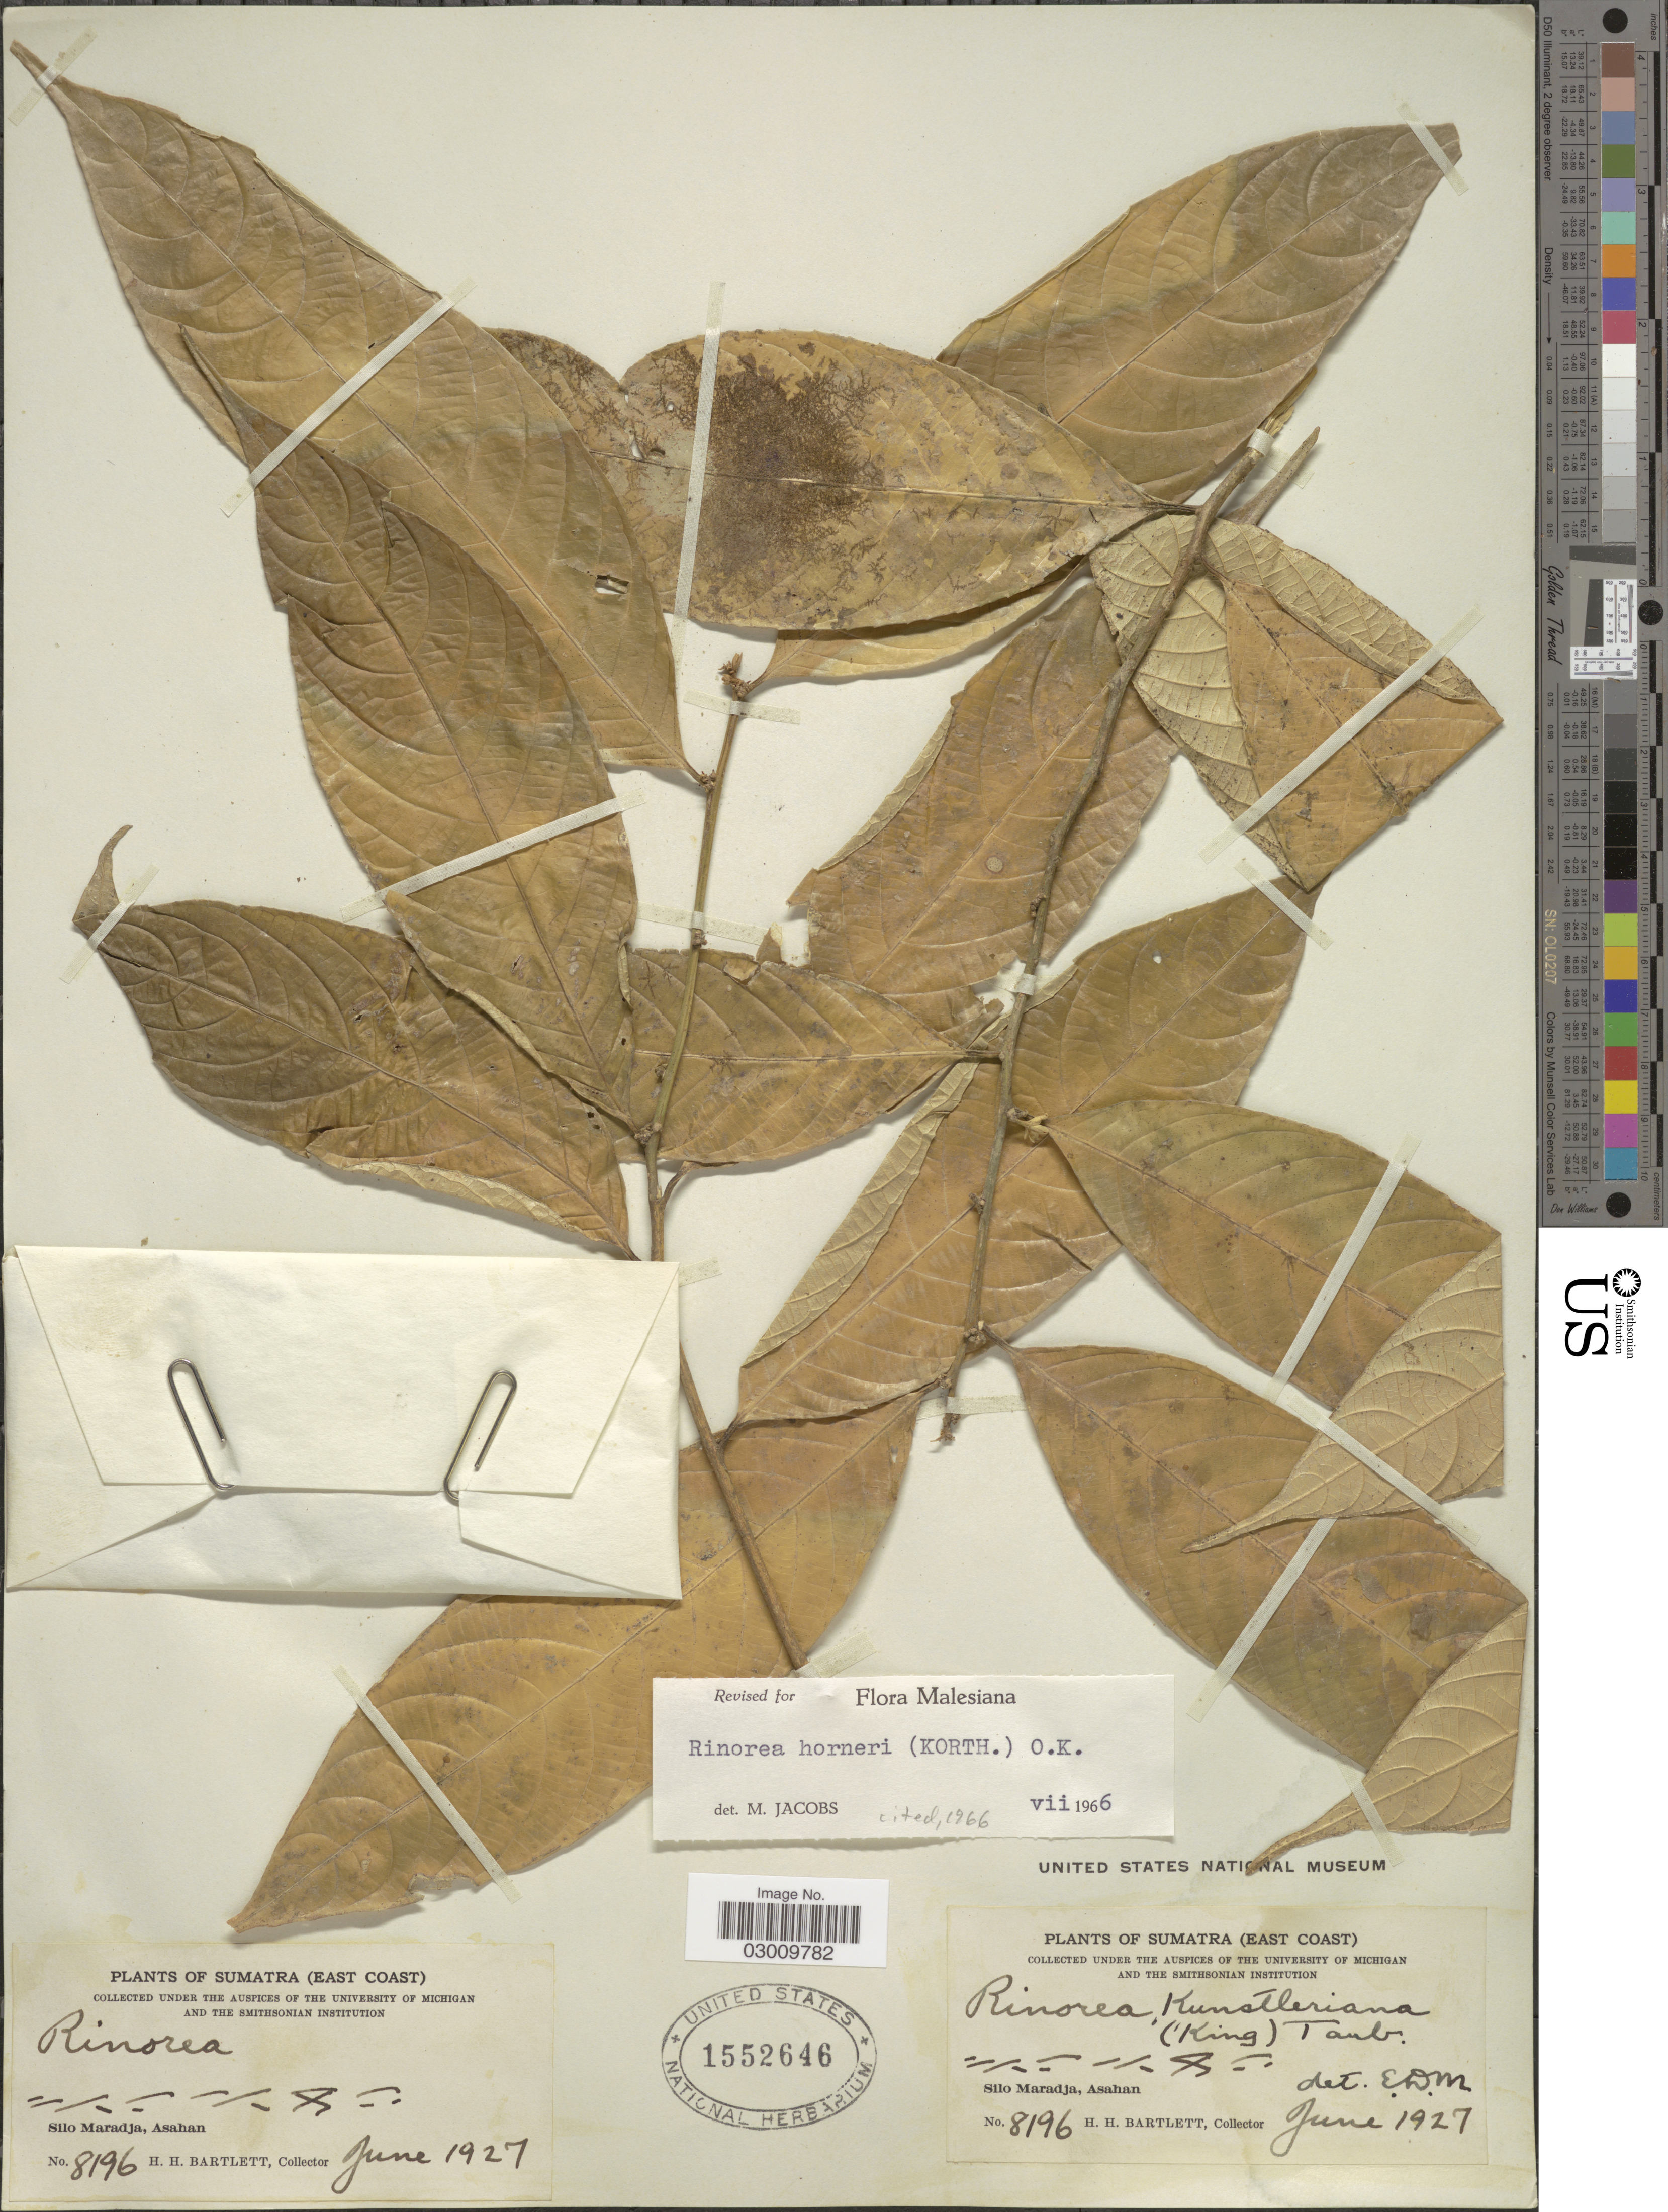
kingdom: Plantae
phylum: Tracheophyta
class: Magnoliopsida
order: Malpighiales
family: Violaceae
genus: Rinorea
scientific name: Rinorea horneri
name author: (Korth.) Kuntze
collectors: H. H. Bartlett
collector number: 8196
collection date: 1927-06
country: Indonesia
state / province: Sumatra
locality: (East Coast). Silo Maradja, Asahan.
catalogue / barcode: US 1552646